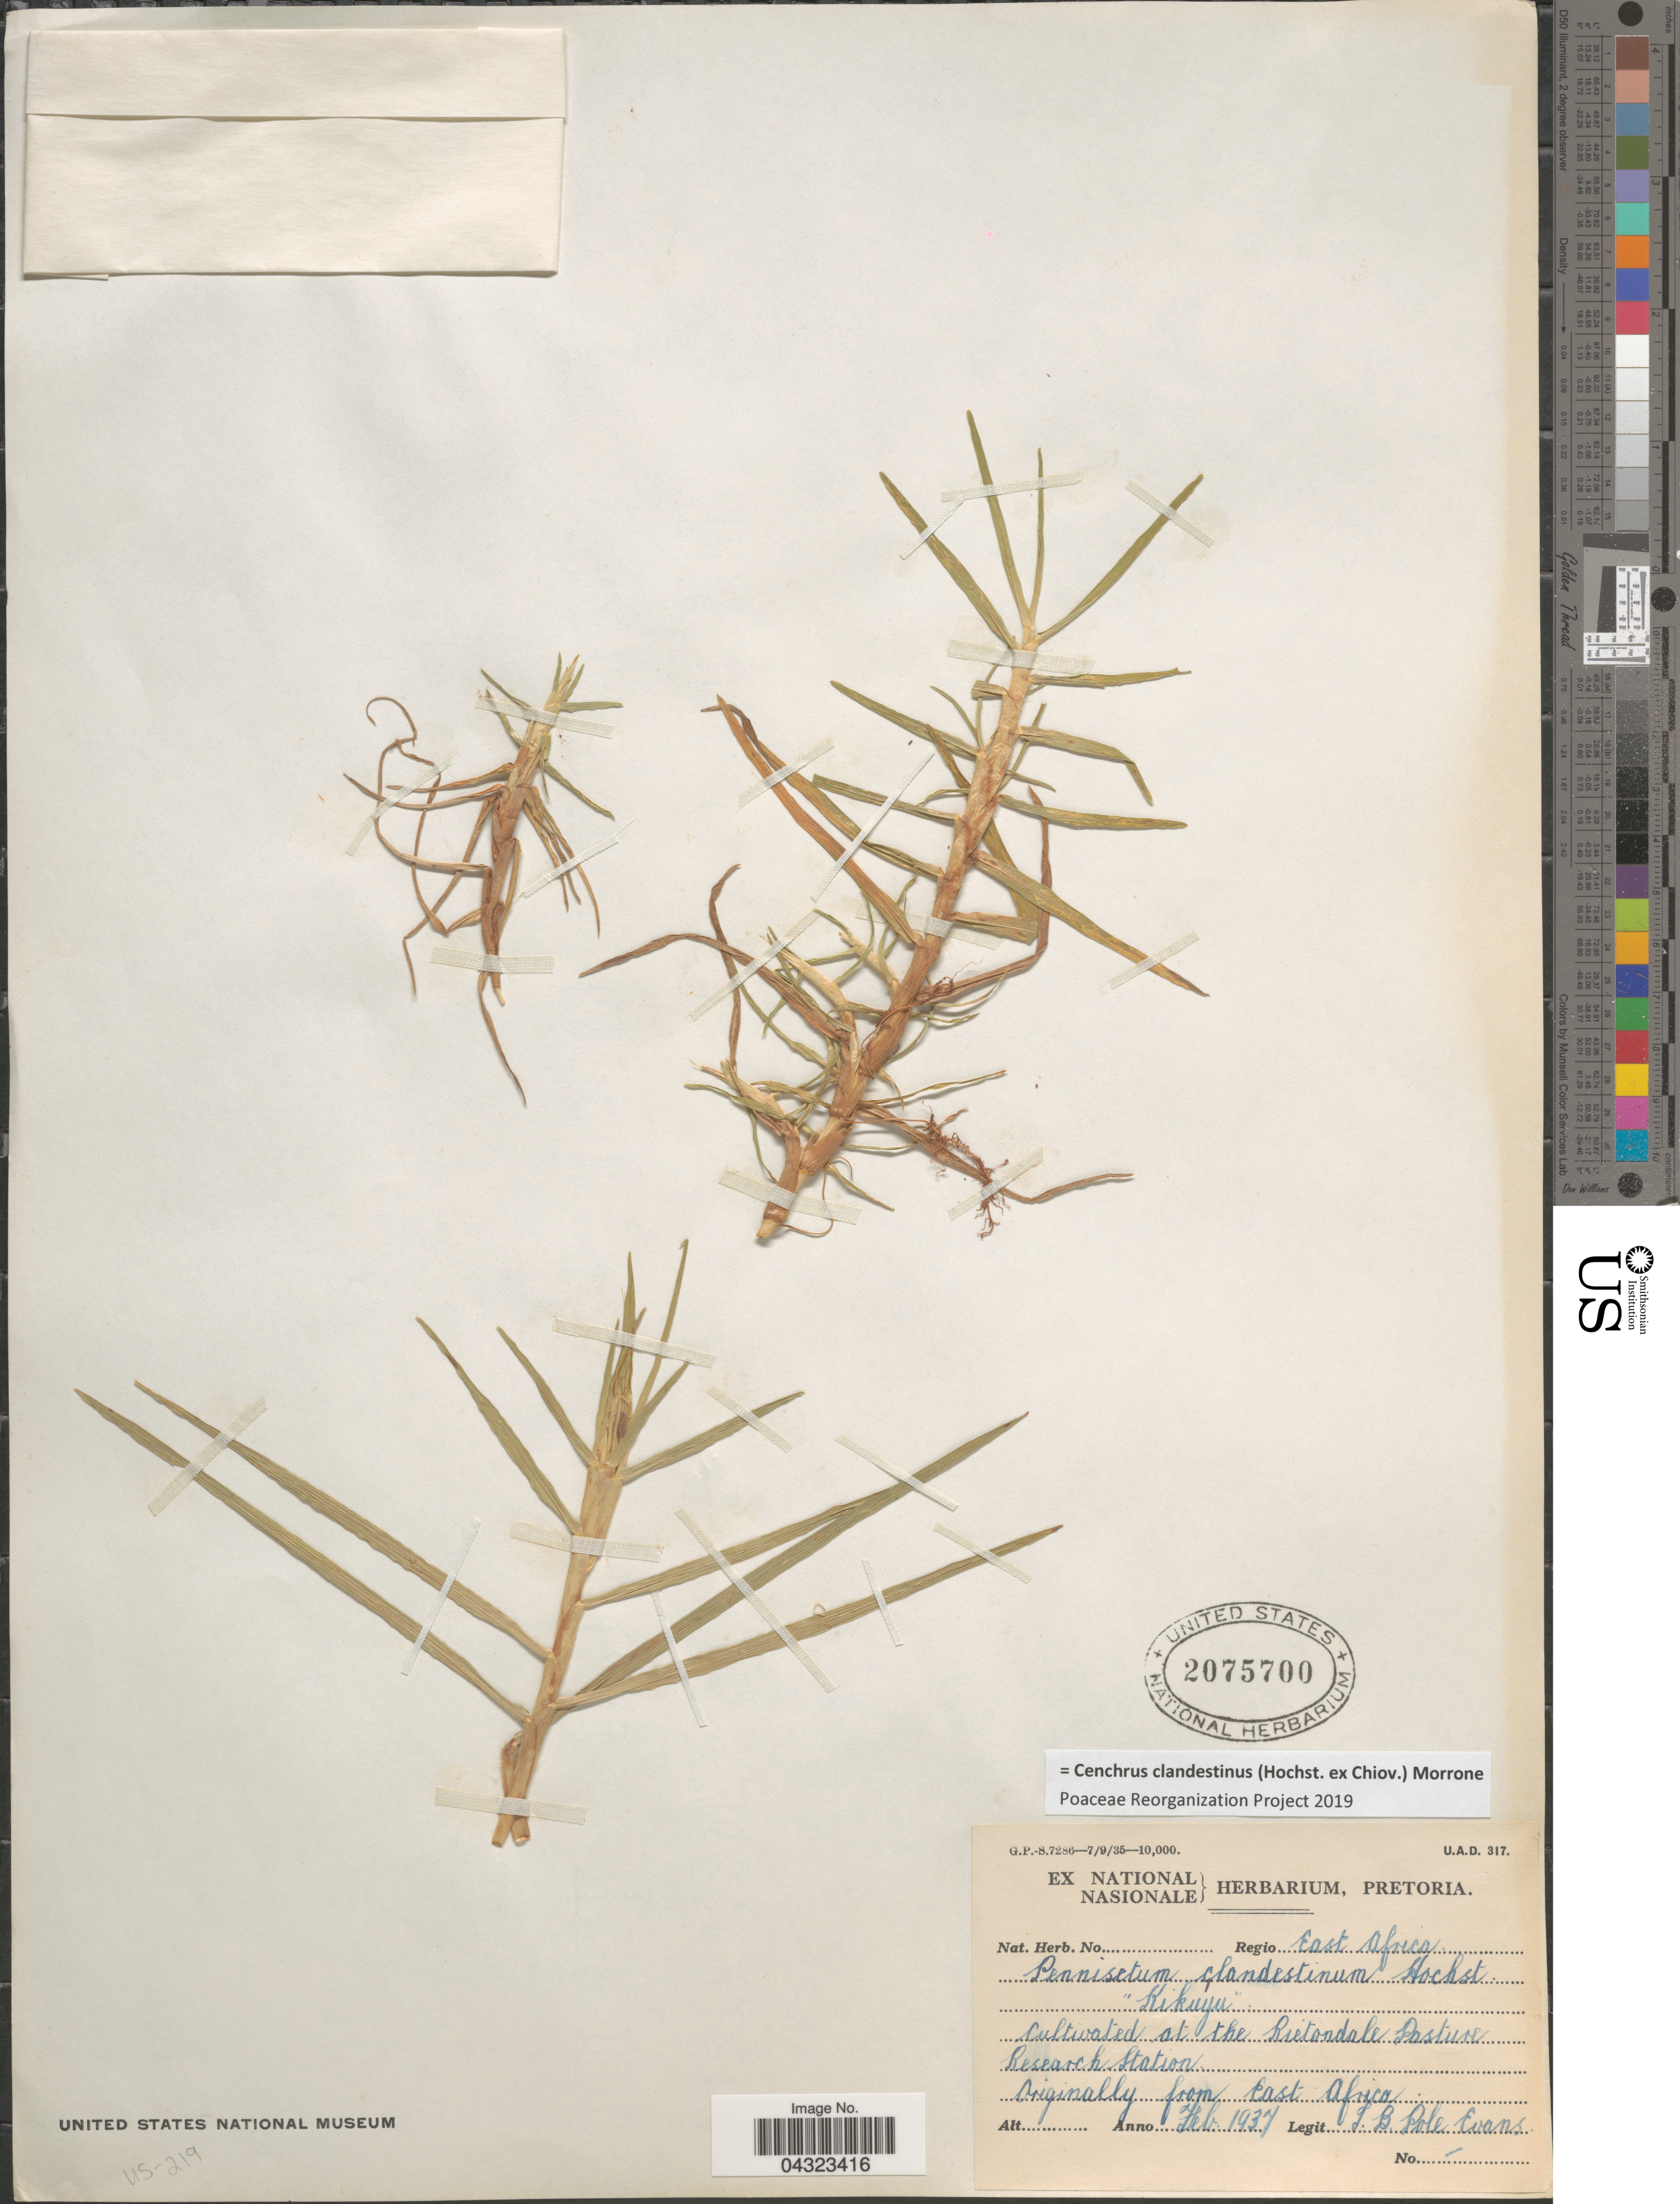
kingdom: Plantae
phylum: Tracheophyta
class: Liliopsida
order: Poales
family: Poaceae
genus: Cenchrus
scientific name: Cenchrus clandestinus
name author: (Hochst. & Chiov.) Morrone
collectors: I. B. Pole-Evans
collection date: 1937-02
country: South Africa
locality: Cultivated at the Rietondale Pasture Research Station.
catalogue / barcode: US 2075700